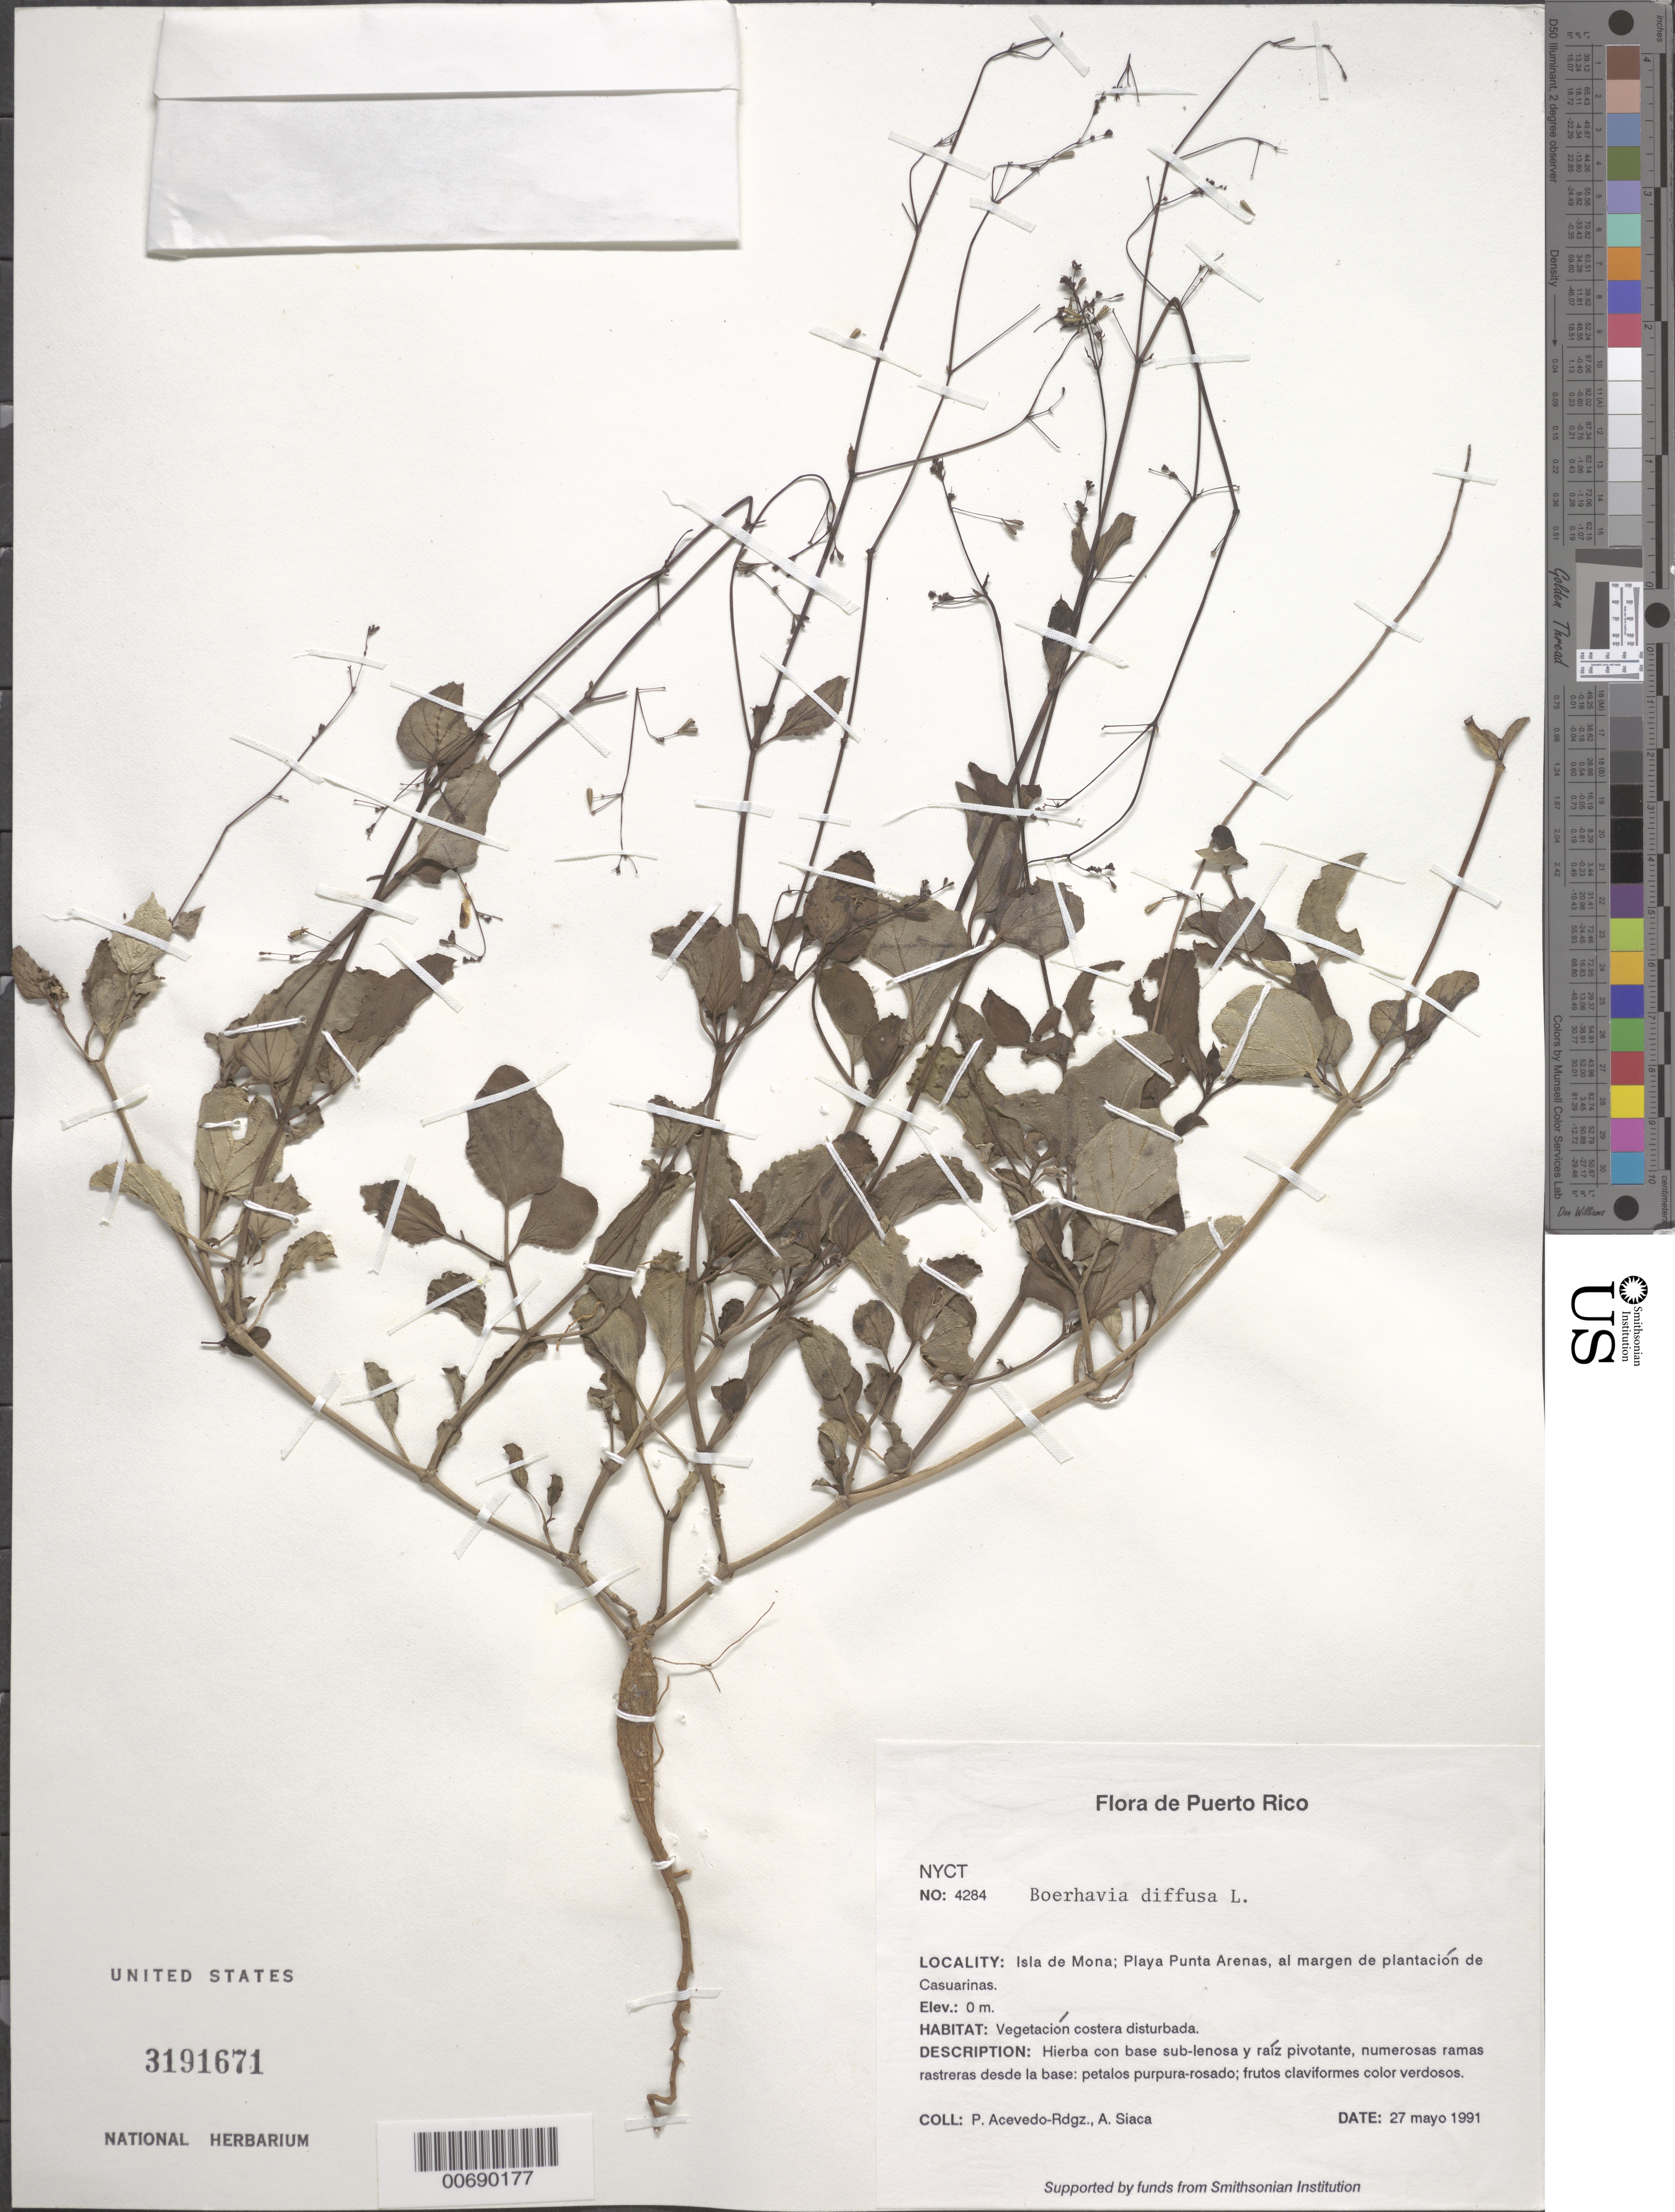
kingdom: Plantae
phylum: Tracheophyta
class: Magnoliopsida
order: Caryophyllales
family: Nyctaginaceae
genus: Boerhavia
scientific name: Boerhavia diffusa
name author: L.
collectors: P. Acevedo-Rodr. & A. Siaca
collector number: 4284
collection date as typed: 27 May 1991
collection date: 1991-05-27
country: Puerto Rico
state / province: Mayaguëz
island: Mona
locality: Isla de Mona; Playa Punta Arenas, al margen de plantación de Casuarinas.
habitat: Vegetacion costera disturbada.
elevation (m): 0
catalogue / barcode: US 3191671